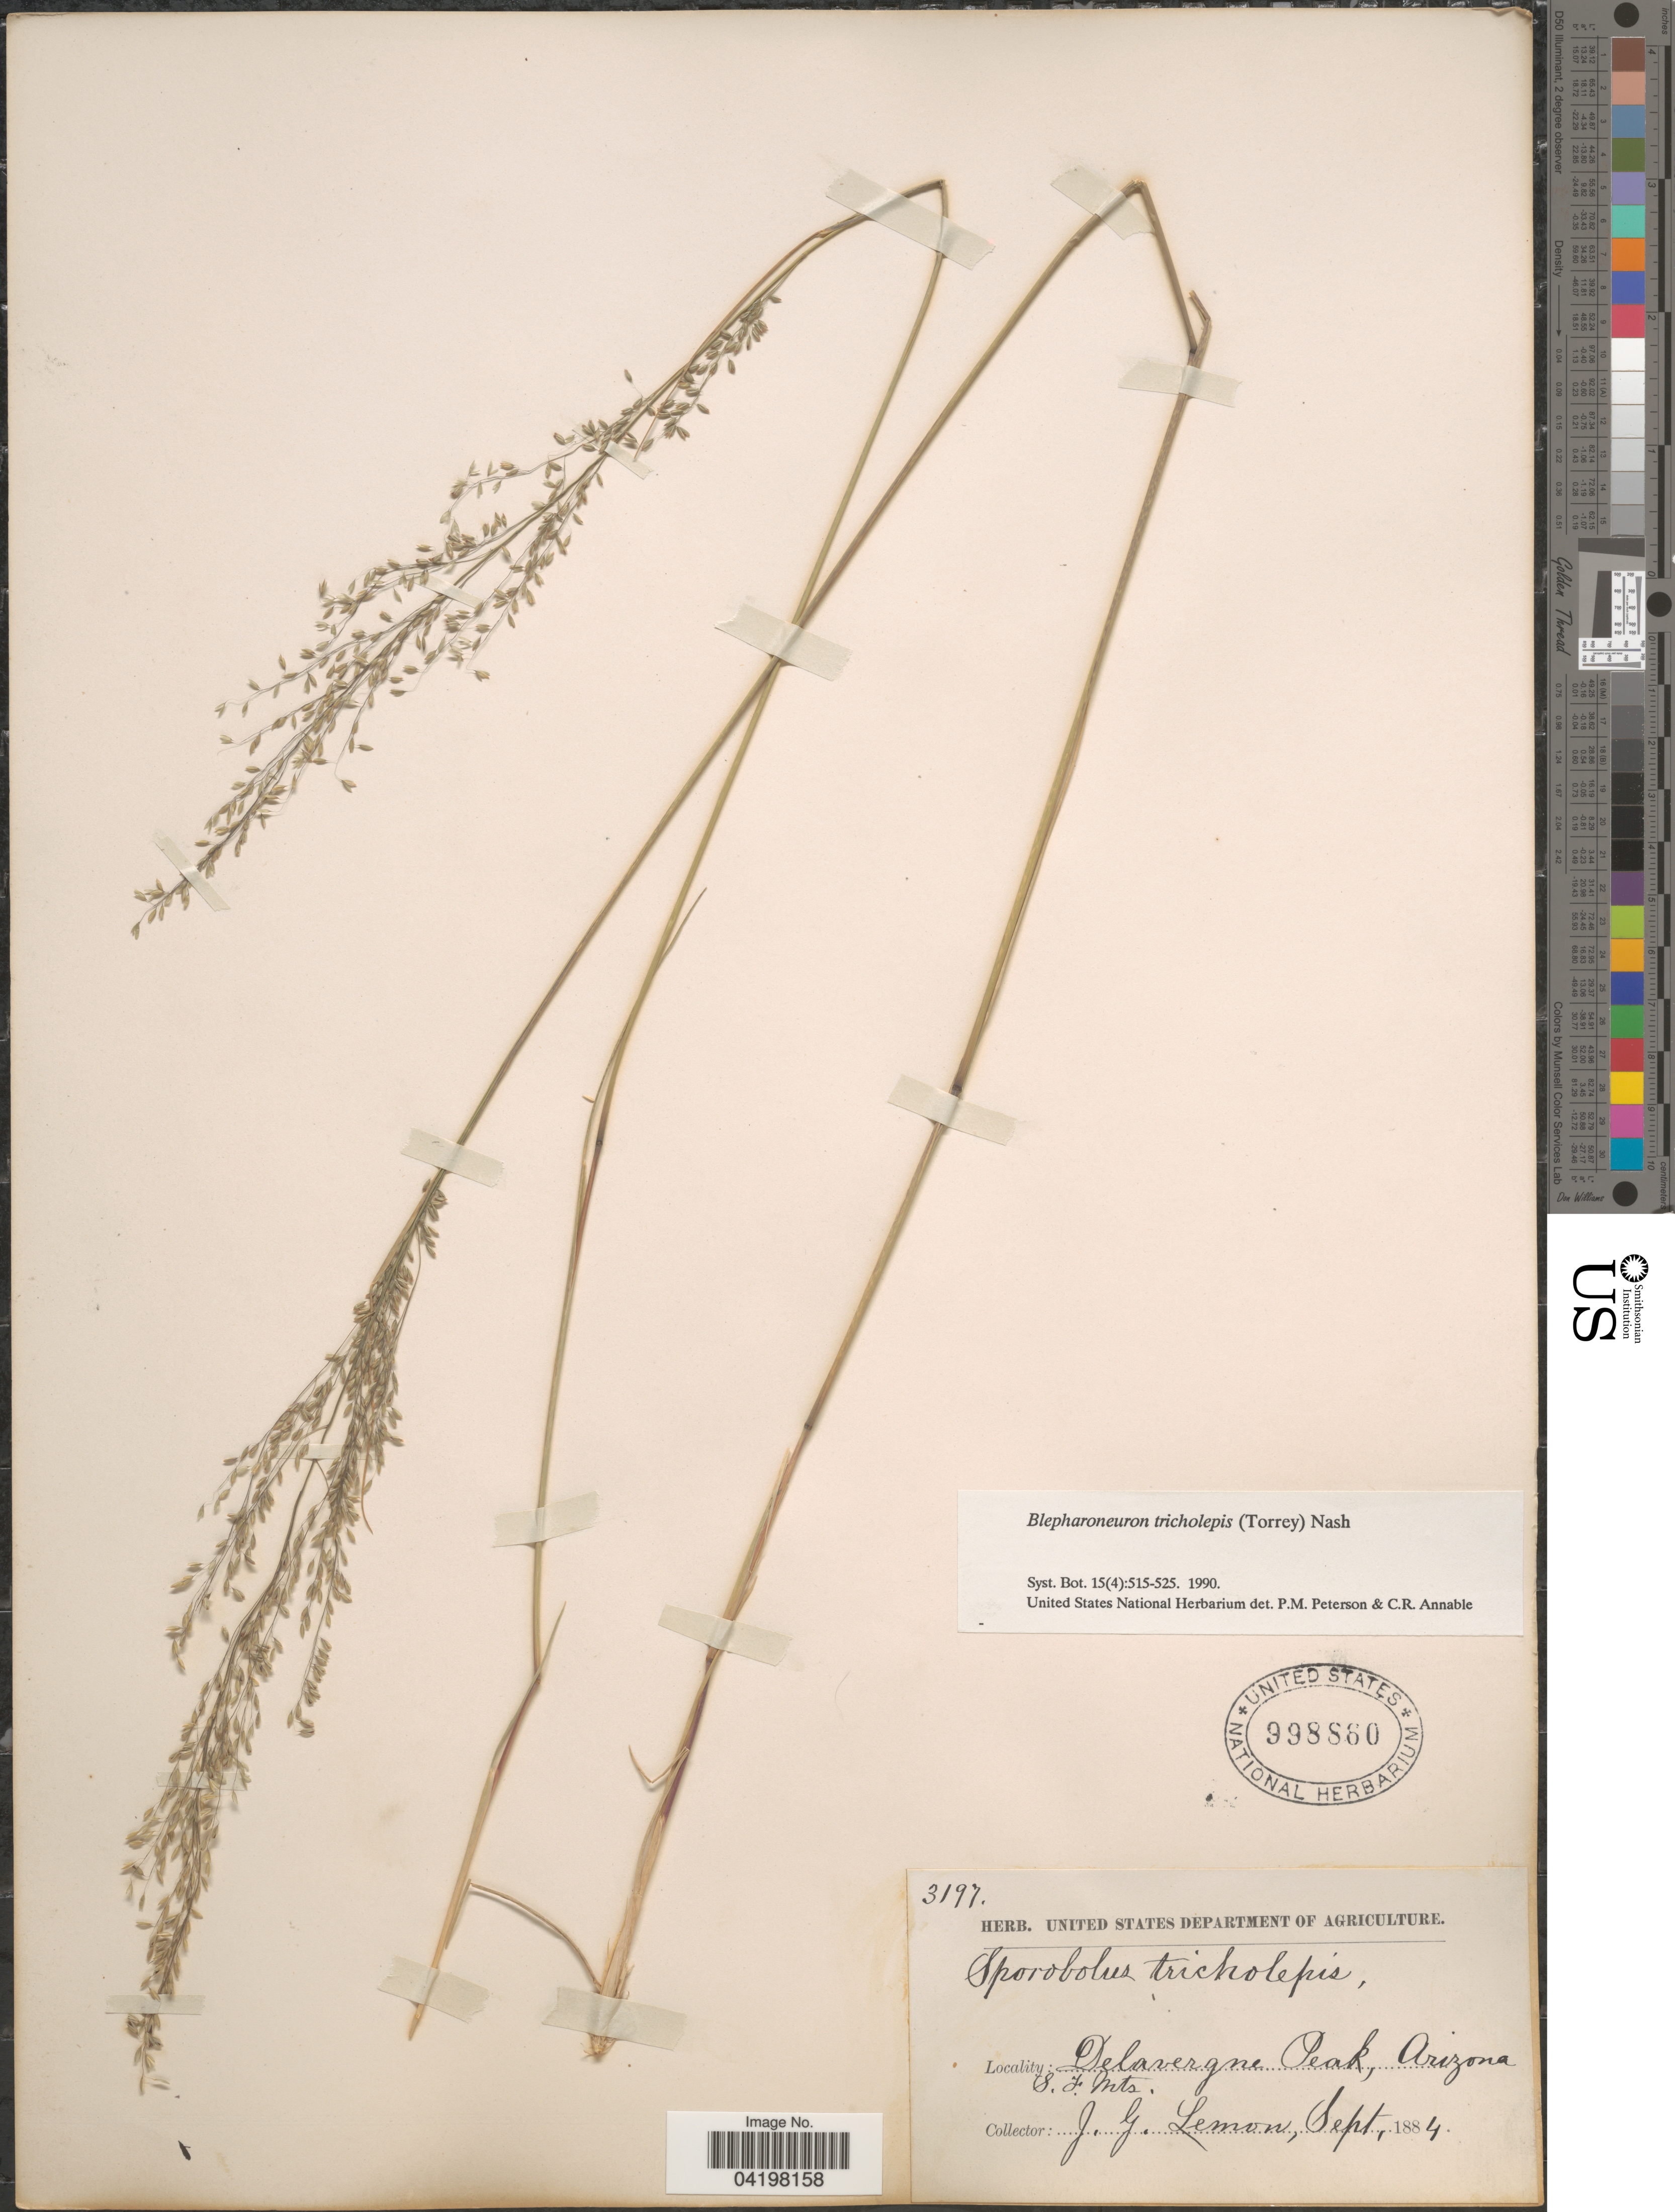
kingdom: Plantae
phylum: Tracheophyta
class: Liliopsida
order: Poales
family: Poaceae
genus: Muhlenbergia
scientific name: Muhlenbergia tricholepis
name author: (Torr.) Columbus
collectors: J. Lemon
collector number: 3197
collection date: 1884-09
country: United States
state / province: Arizona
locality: Delavergne Peak. S. F. Mts.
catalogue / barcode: US 998860